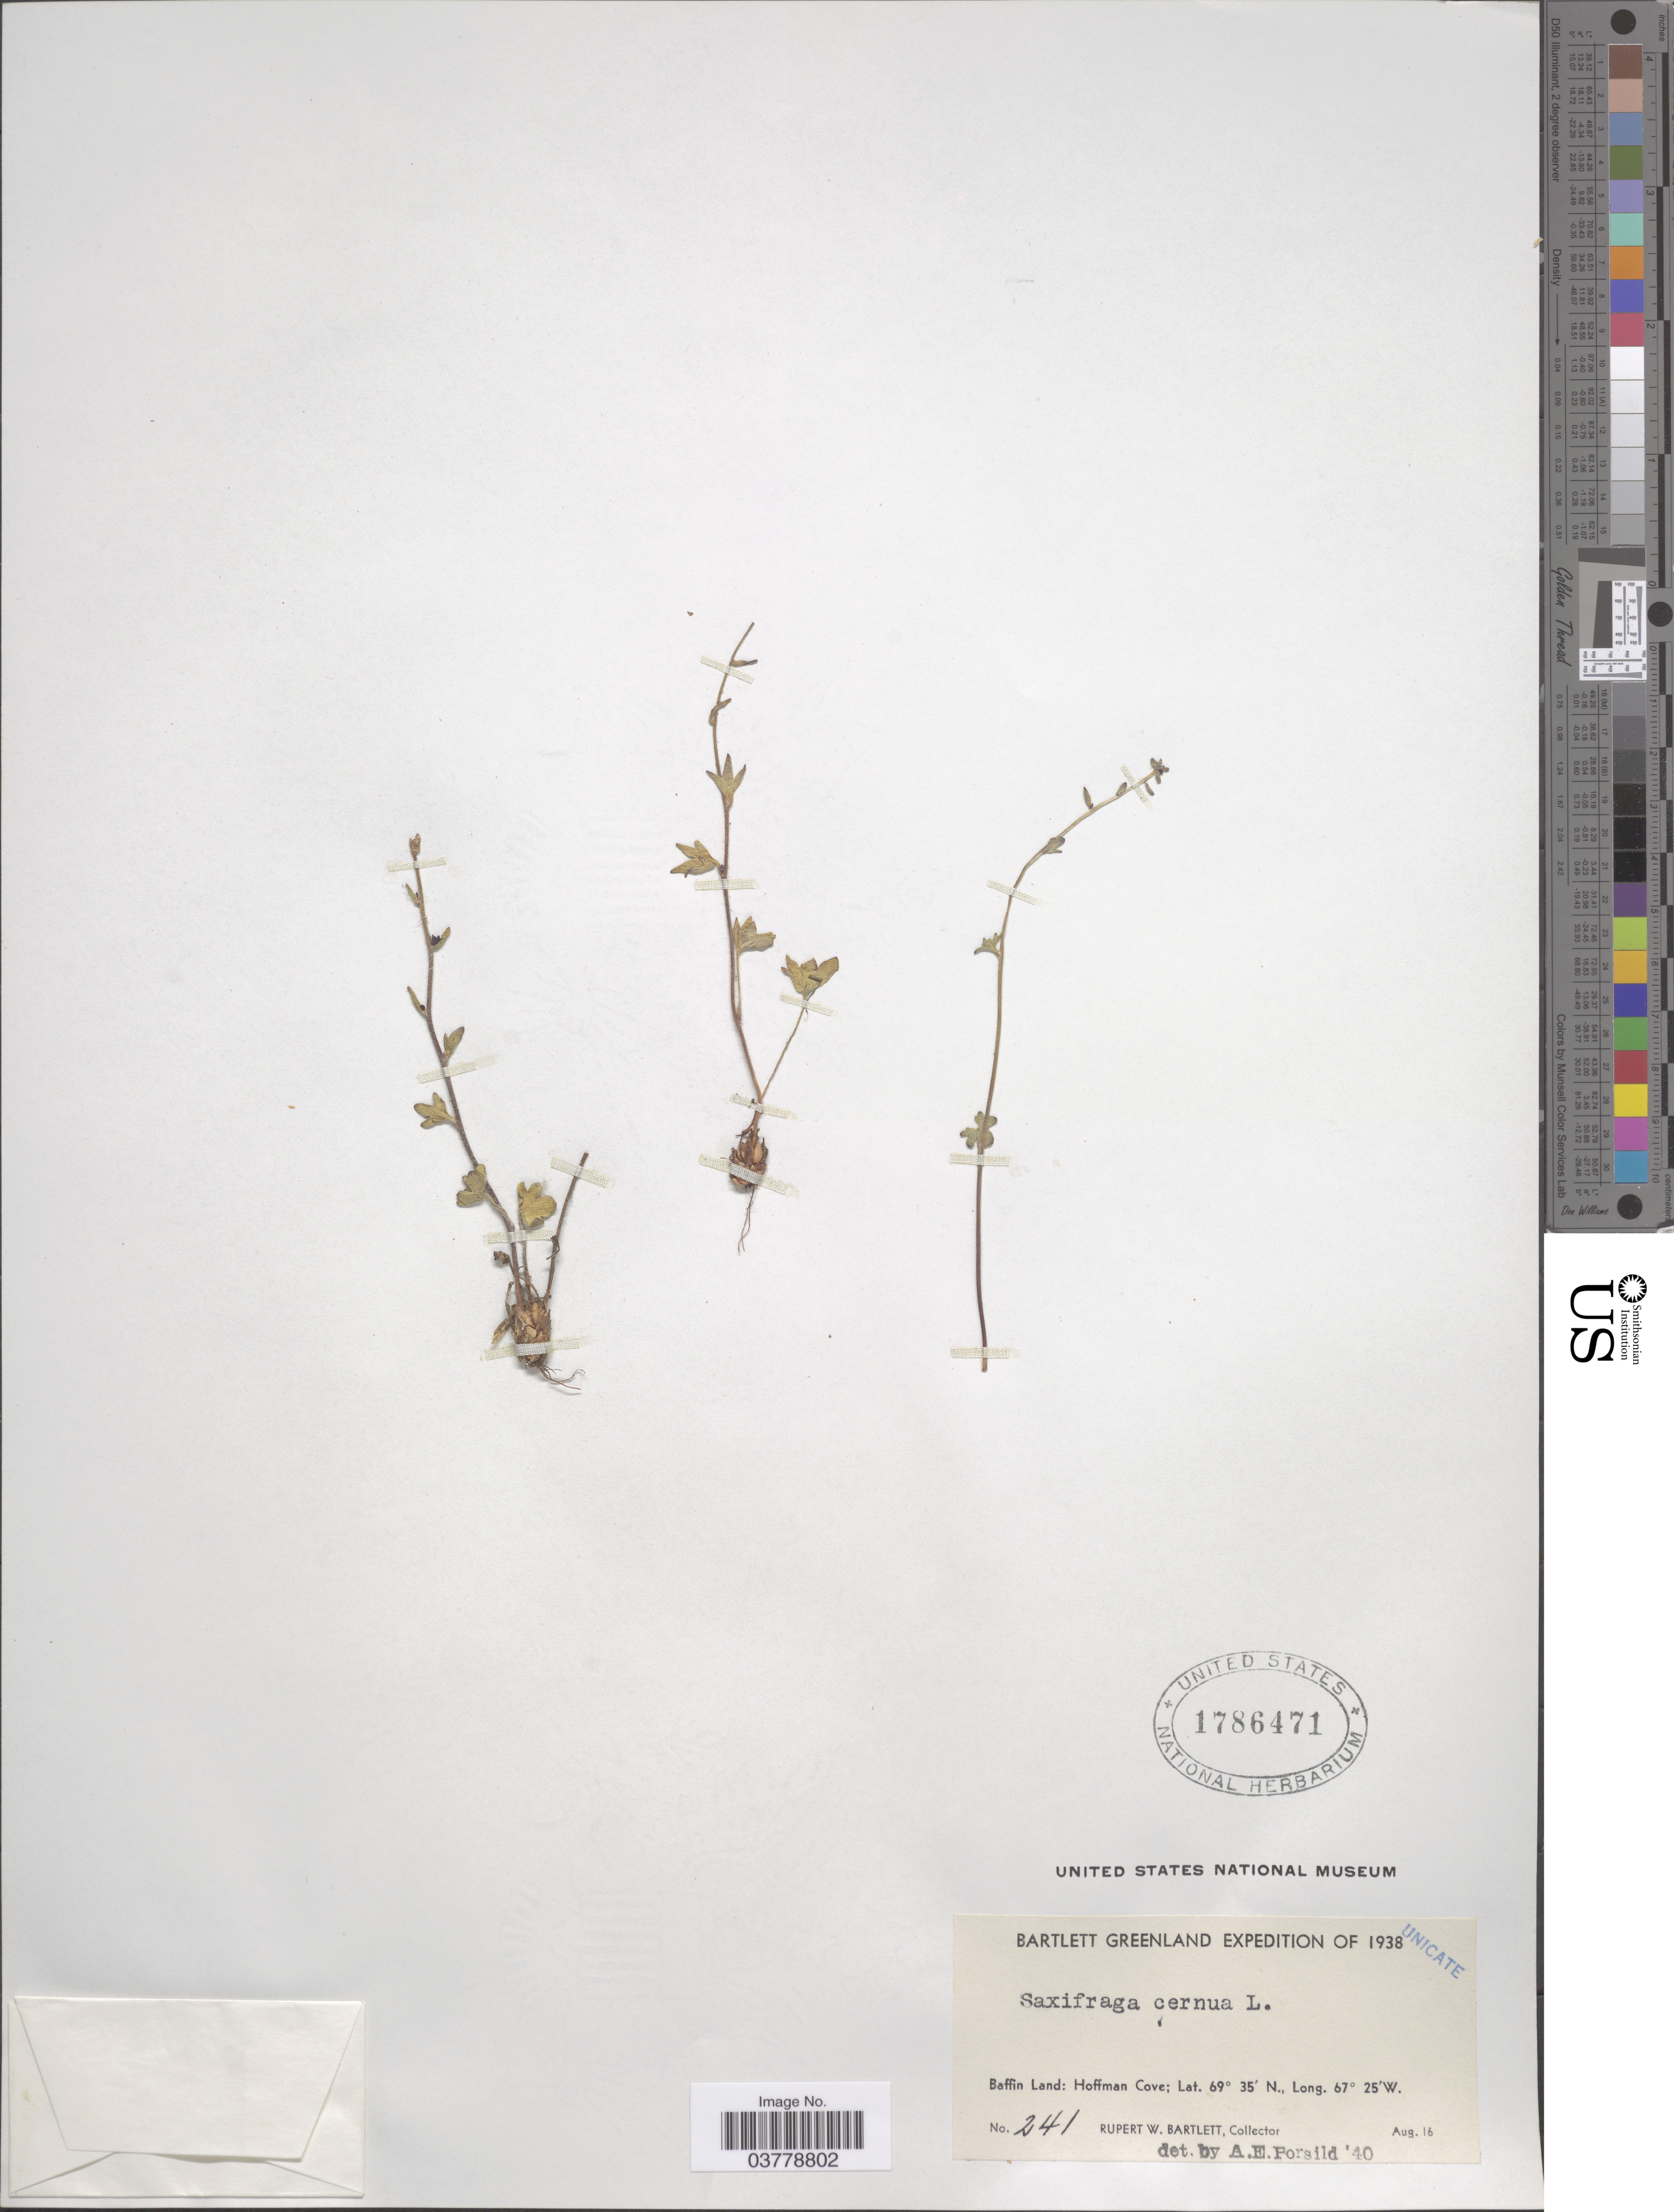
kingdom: Plantae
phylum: Tracheophyta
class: Magnoliopsida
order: Saxifragales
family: Saxifragaceae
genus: Saxifraga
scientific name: Saxifraga cernua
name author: L.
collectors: R. W. Bartlett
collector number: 241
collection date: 1938-08-16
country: Canada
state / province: Nunavut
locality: Baffin Land: Hoffman Cove.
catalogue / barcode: US 1786471